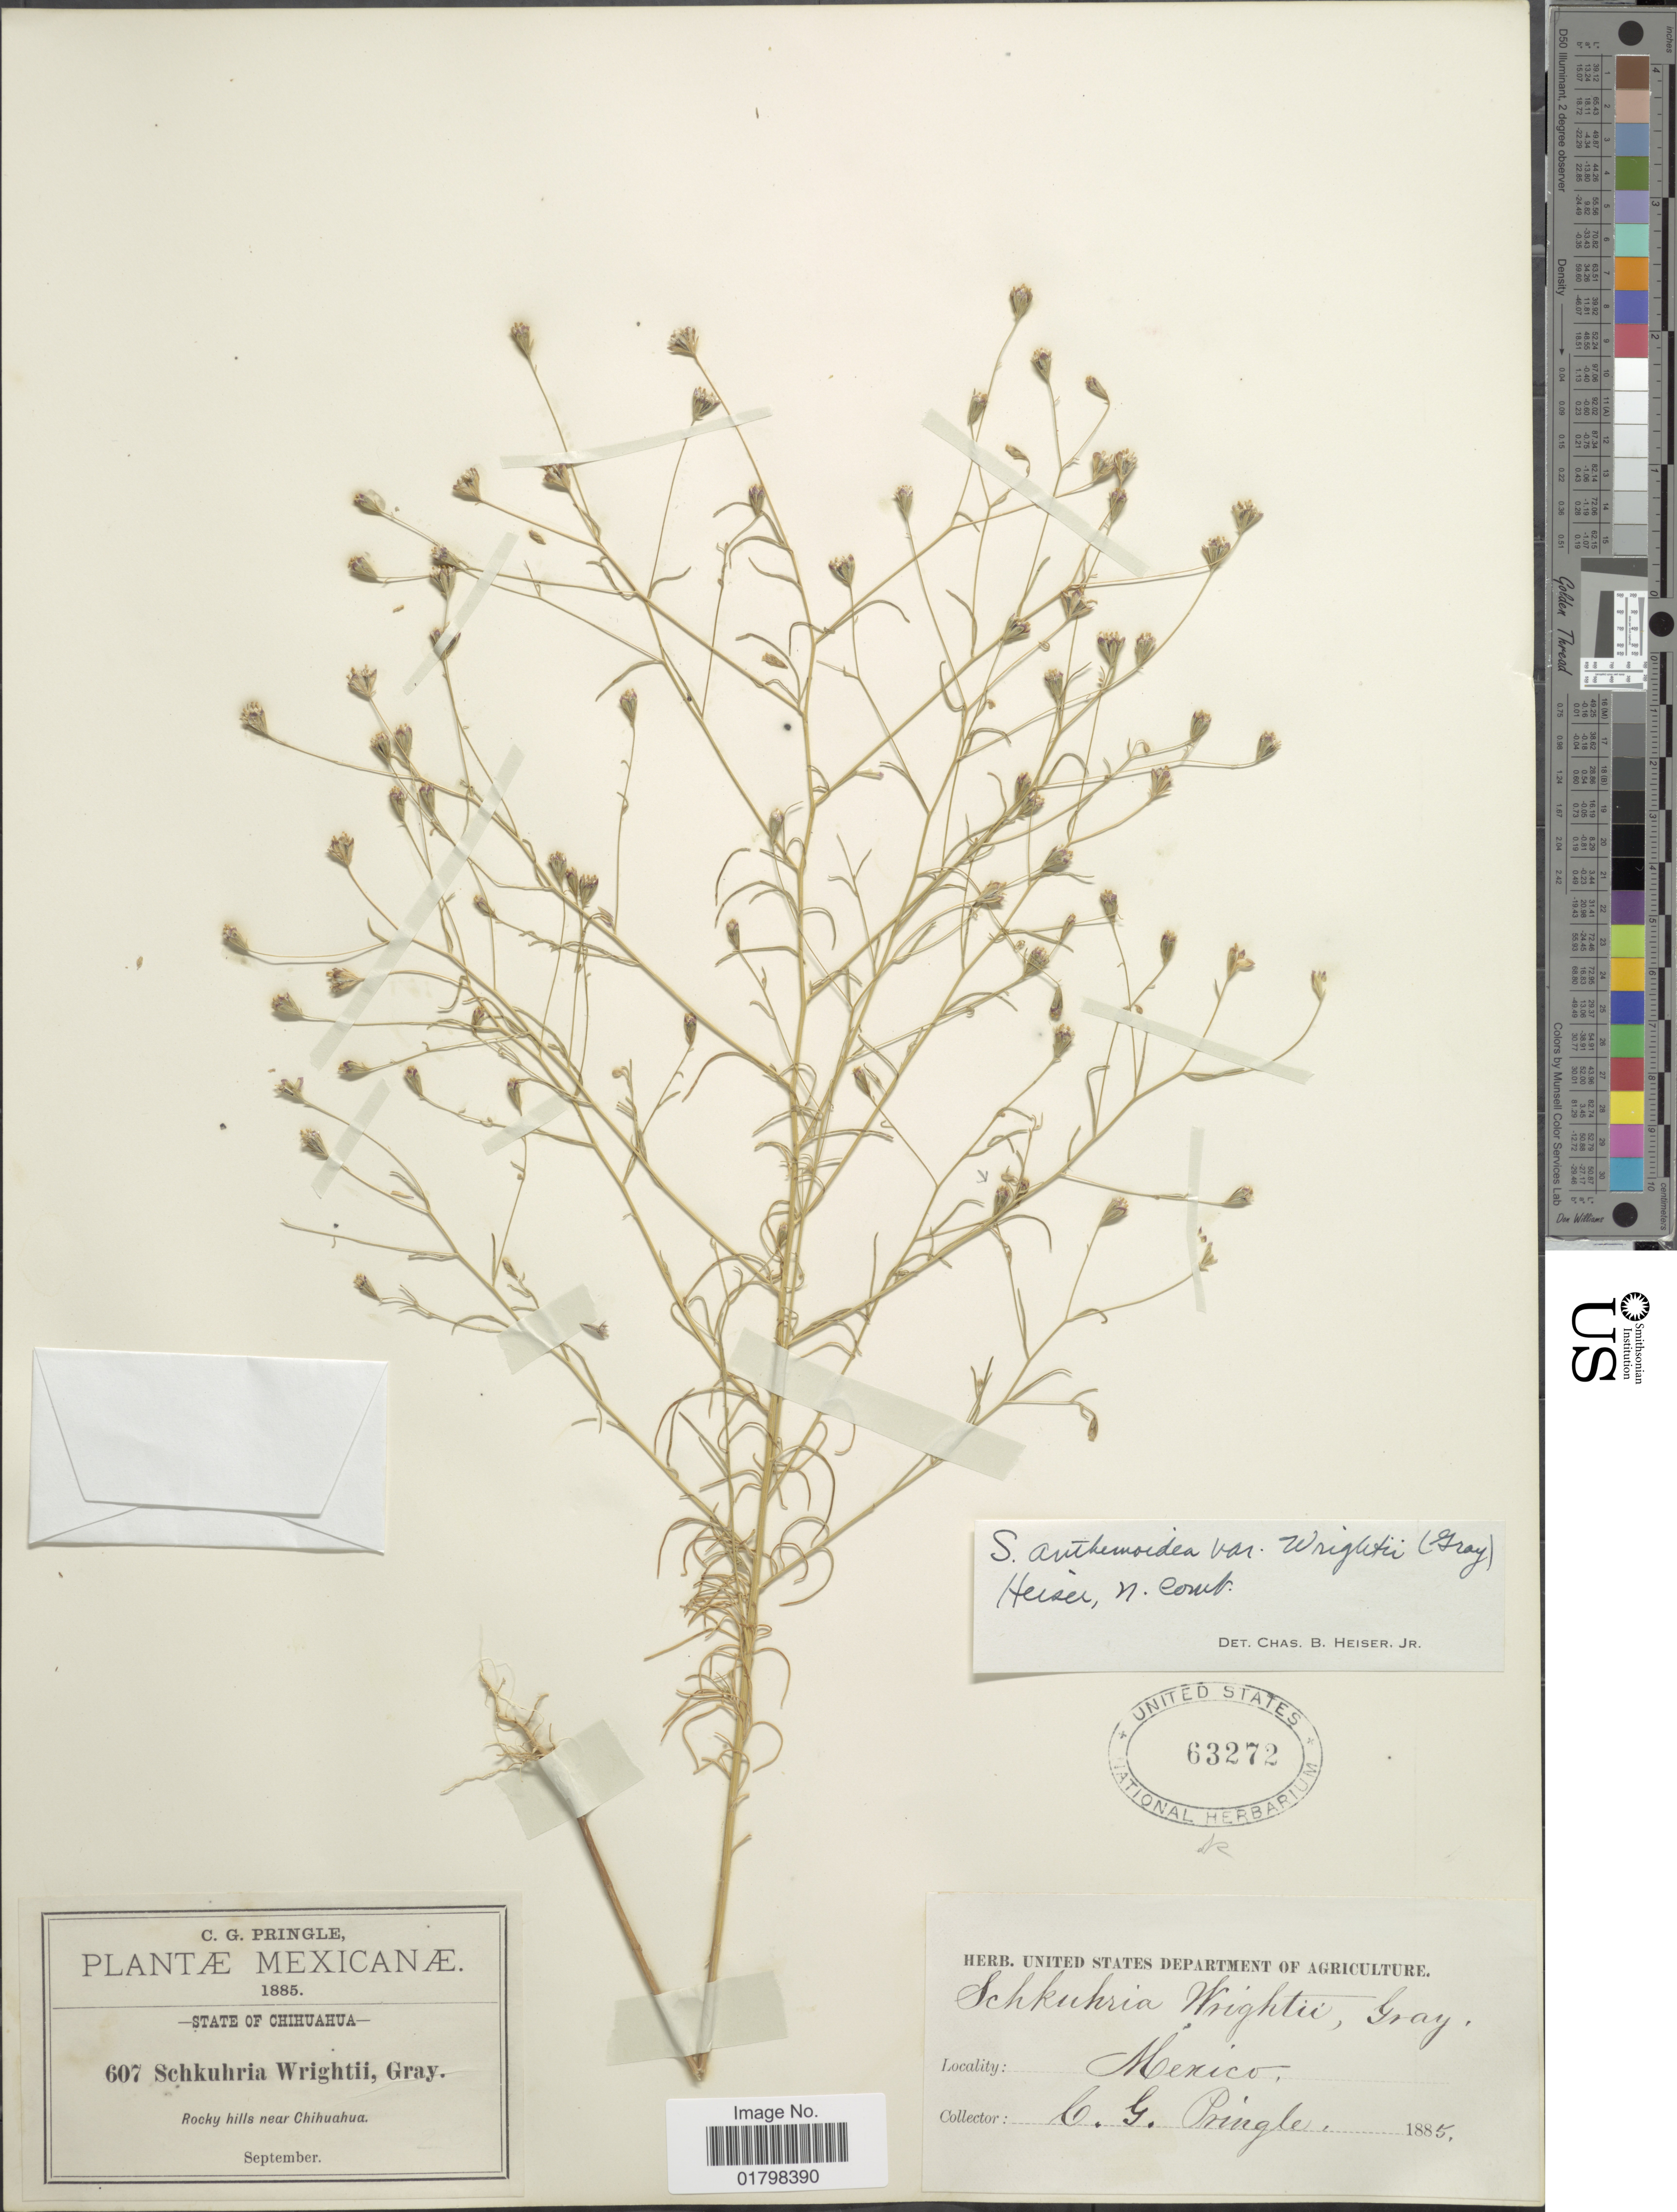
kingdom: Plantae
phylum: Tracheophyta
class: Magnoliopsida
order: Asterales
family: Asteraceae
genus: Schkuhria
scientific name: Schkuhria wislizeni var. wrightii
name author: (A. Gray) S.F. Blake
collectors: C. G. Pringle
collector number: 607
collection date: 1885-09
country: Mexico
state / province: Chihuahua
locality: Rocky hills near Chihuahua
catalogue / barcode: US 63272